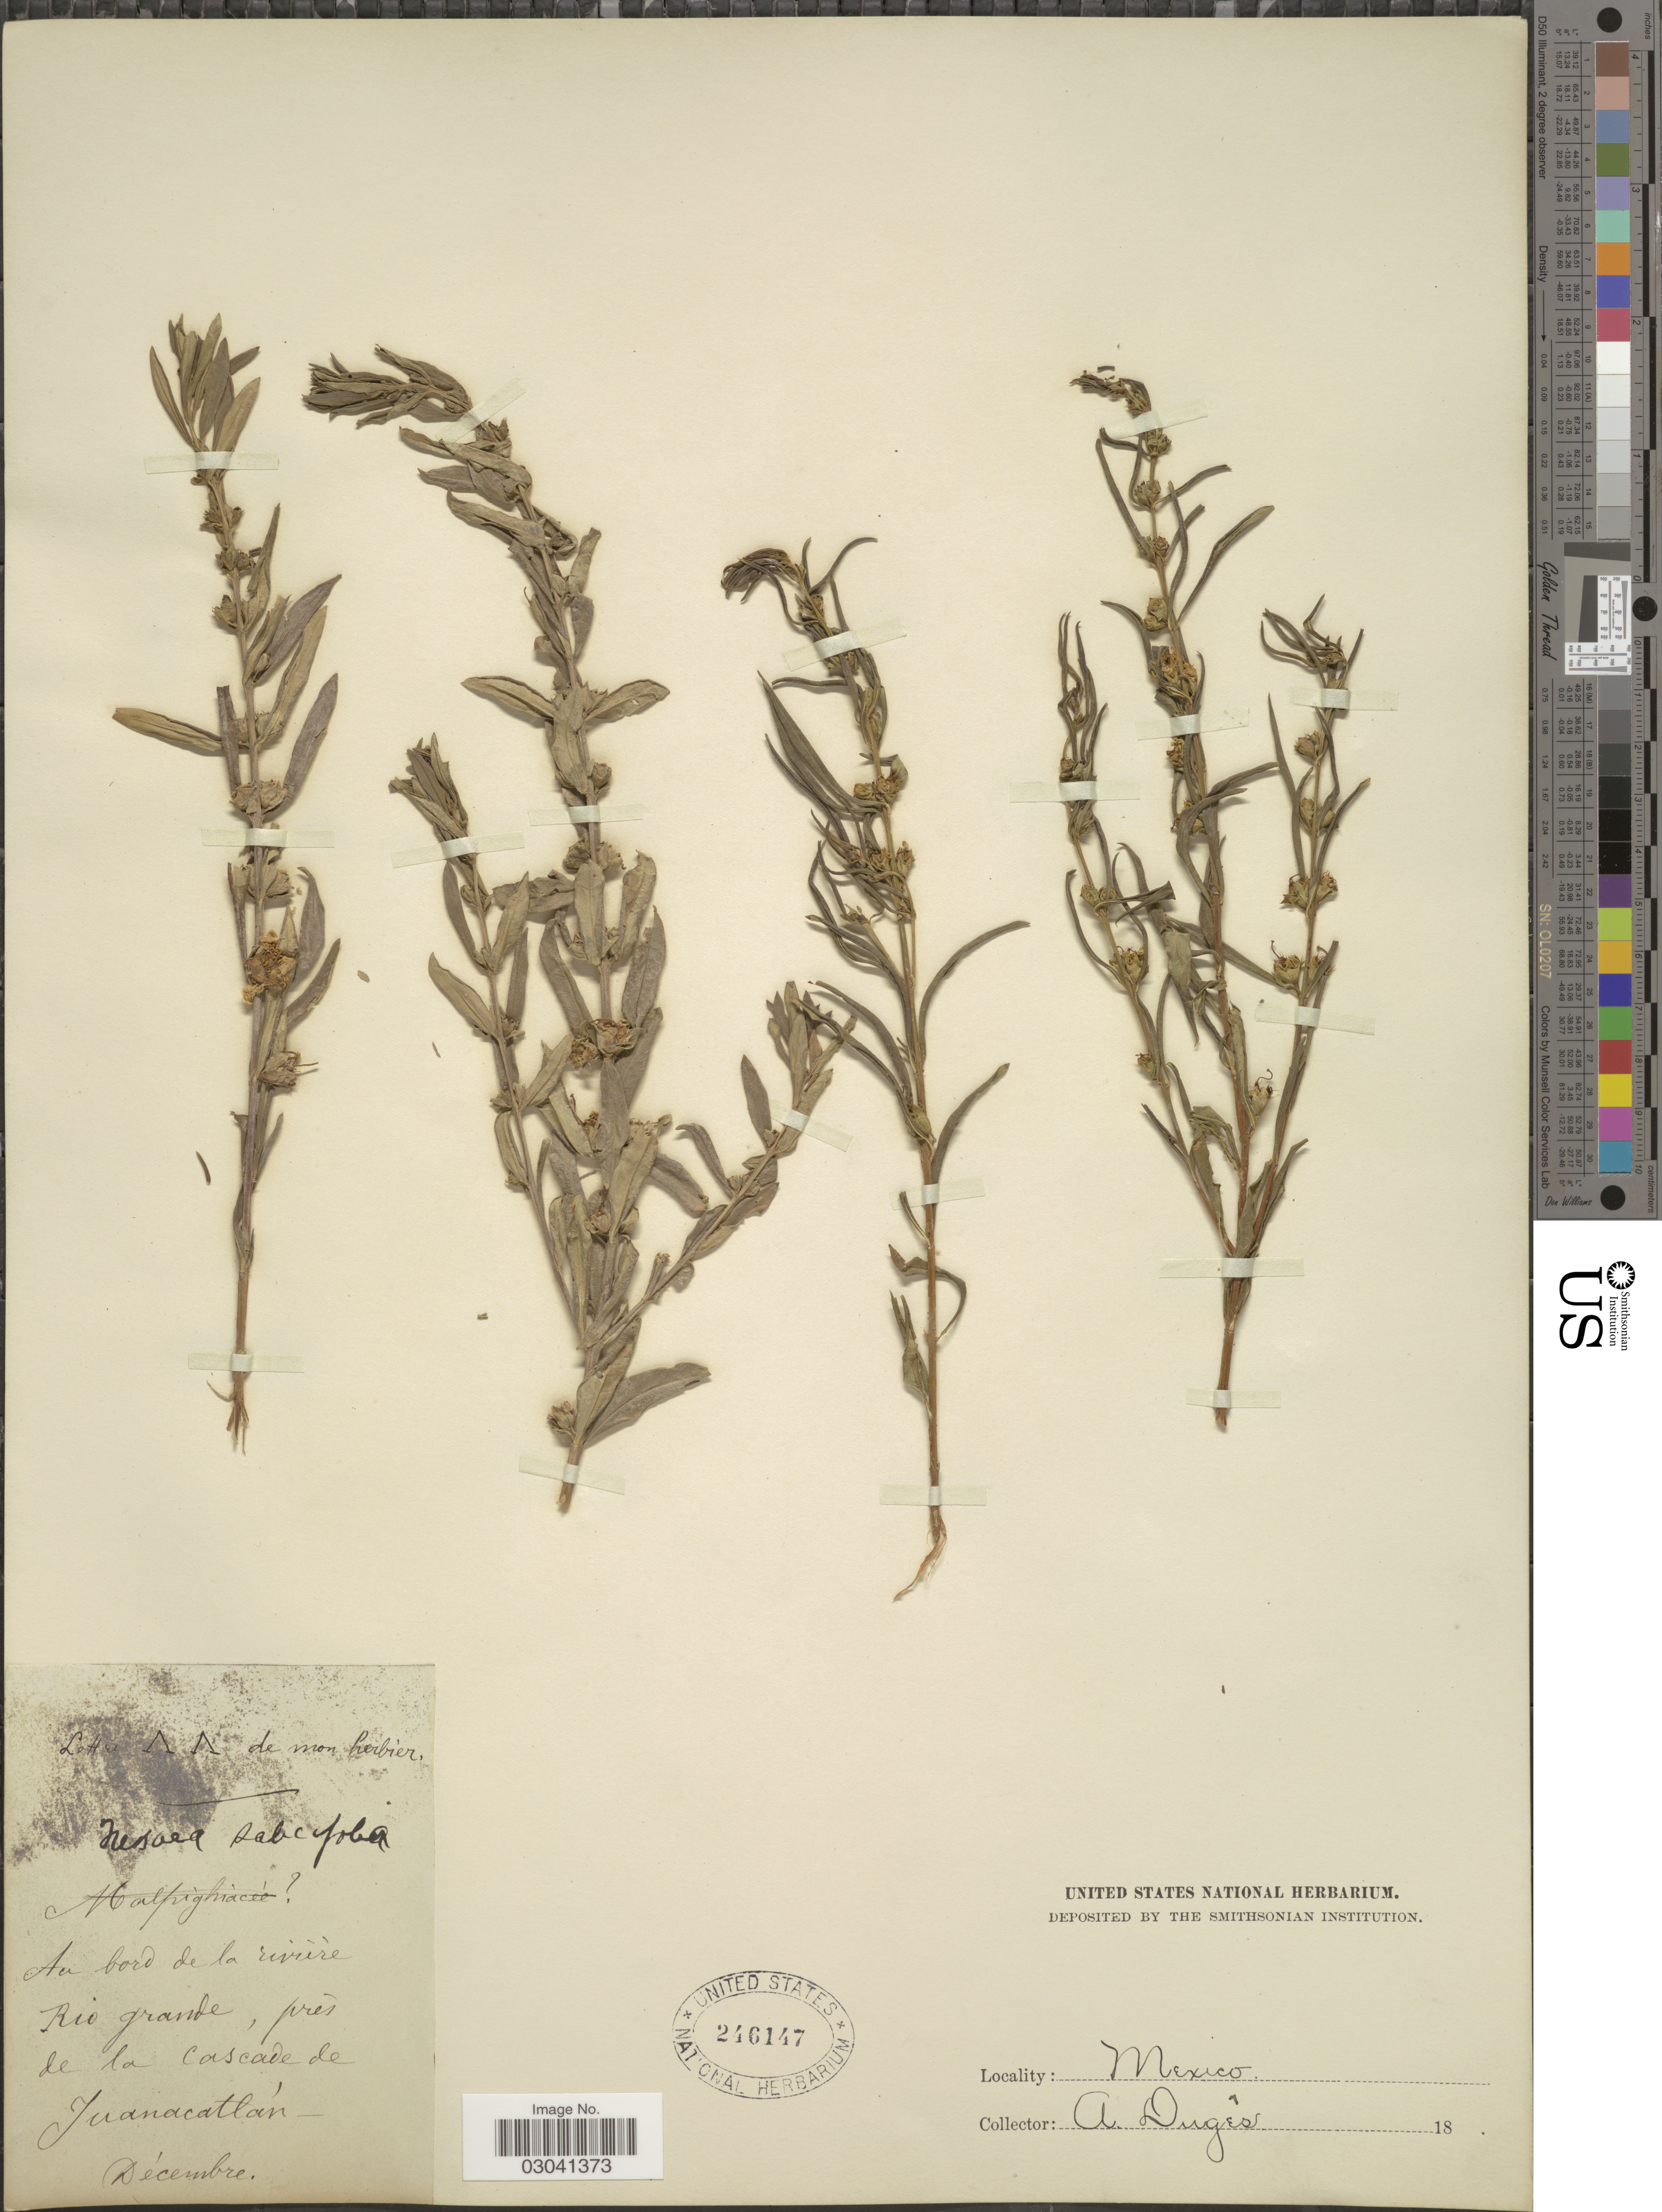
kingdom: Plantae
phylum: Tracheophyta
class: Magnoliopsida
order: Myrtales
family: Lythraceae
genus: Heimia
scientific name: Heimia salicifolia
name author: Link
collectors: A. Dugès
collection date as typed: Décember 18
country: Mexico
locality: Au bord de la riviére Rio grande, prés de la cascade de Juanacatlán.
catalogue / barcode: US 246147